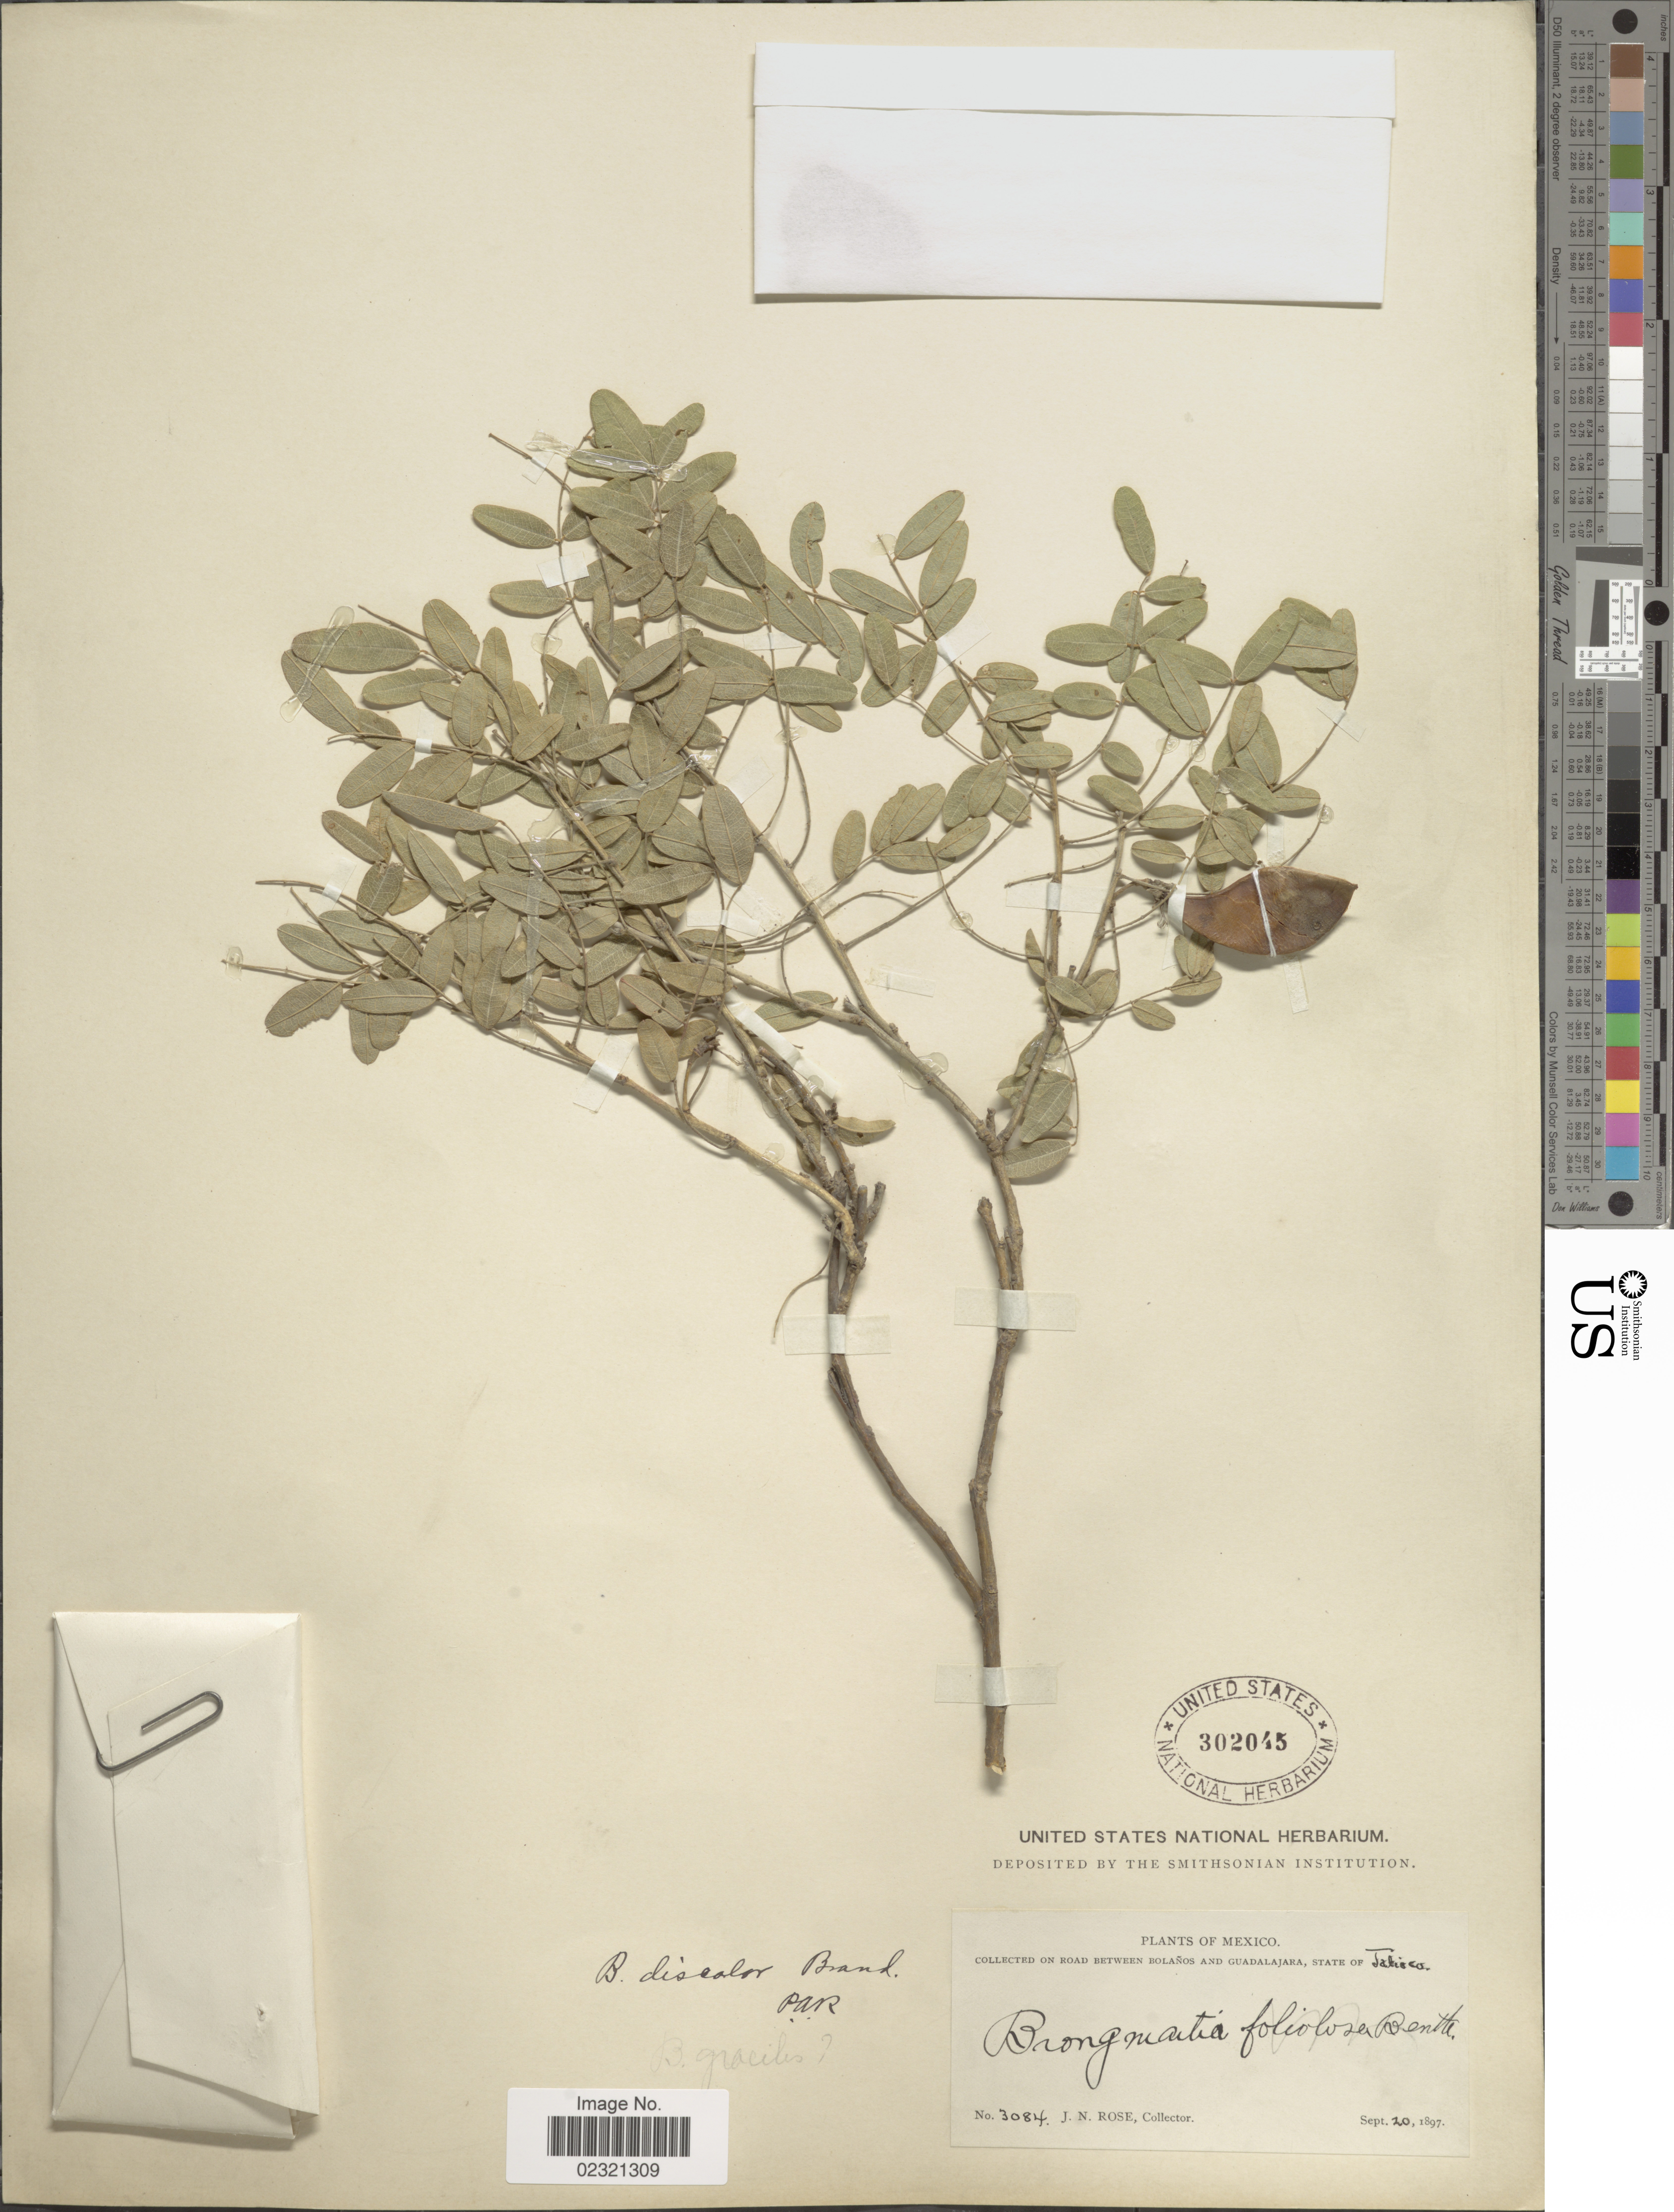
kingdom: Plantae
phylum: Tracheophyta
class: Magnoliopsida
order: Fabales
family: Fabaceae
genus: Brongniartia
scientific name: Brongniartia foliosa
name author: Hemsl.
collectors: J. N. Rose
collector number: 3084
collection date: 1897-09-20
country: Mexico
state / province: Jalisco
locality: On road between Bolanos and Guadalajara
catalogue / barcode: US 302045